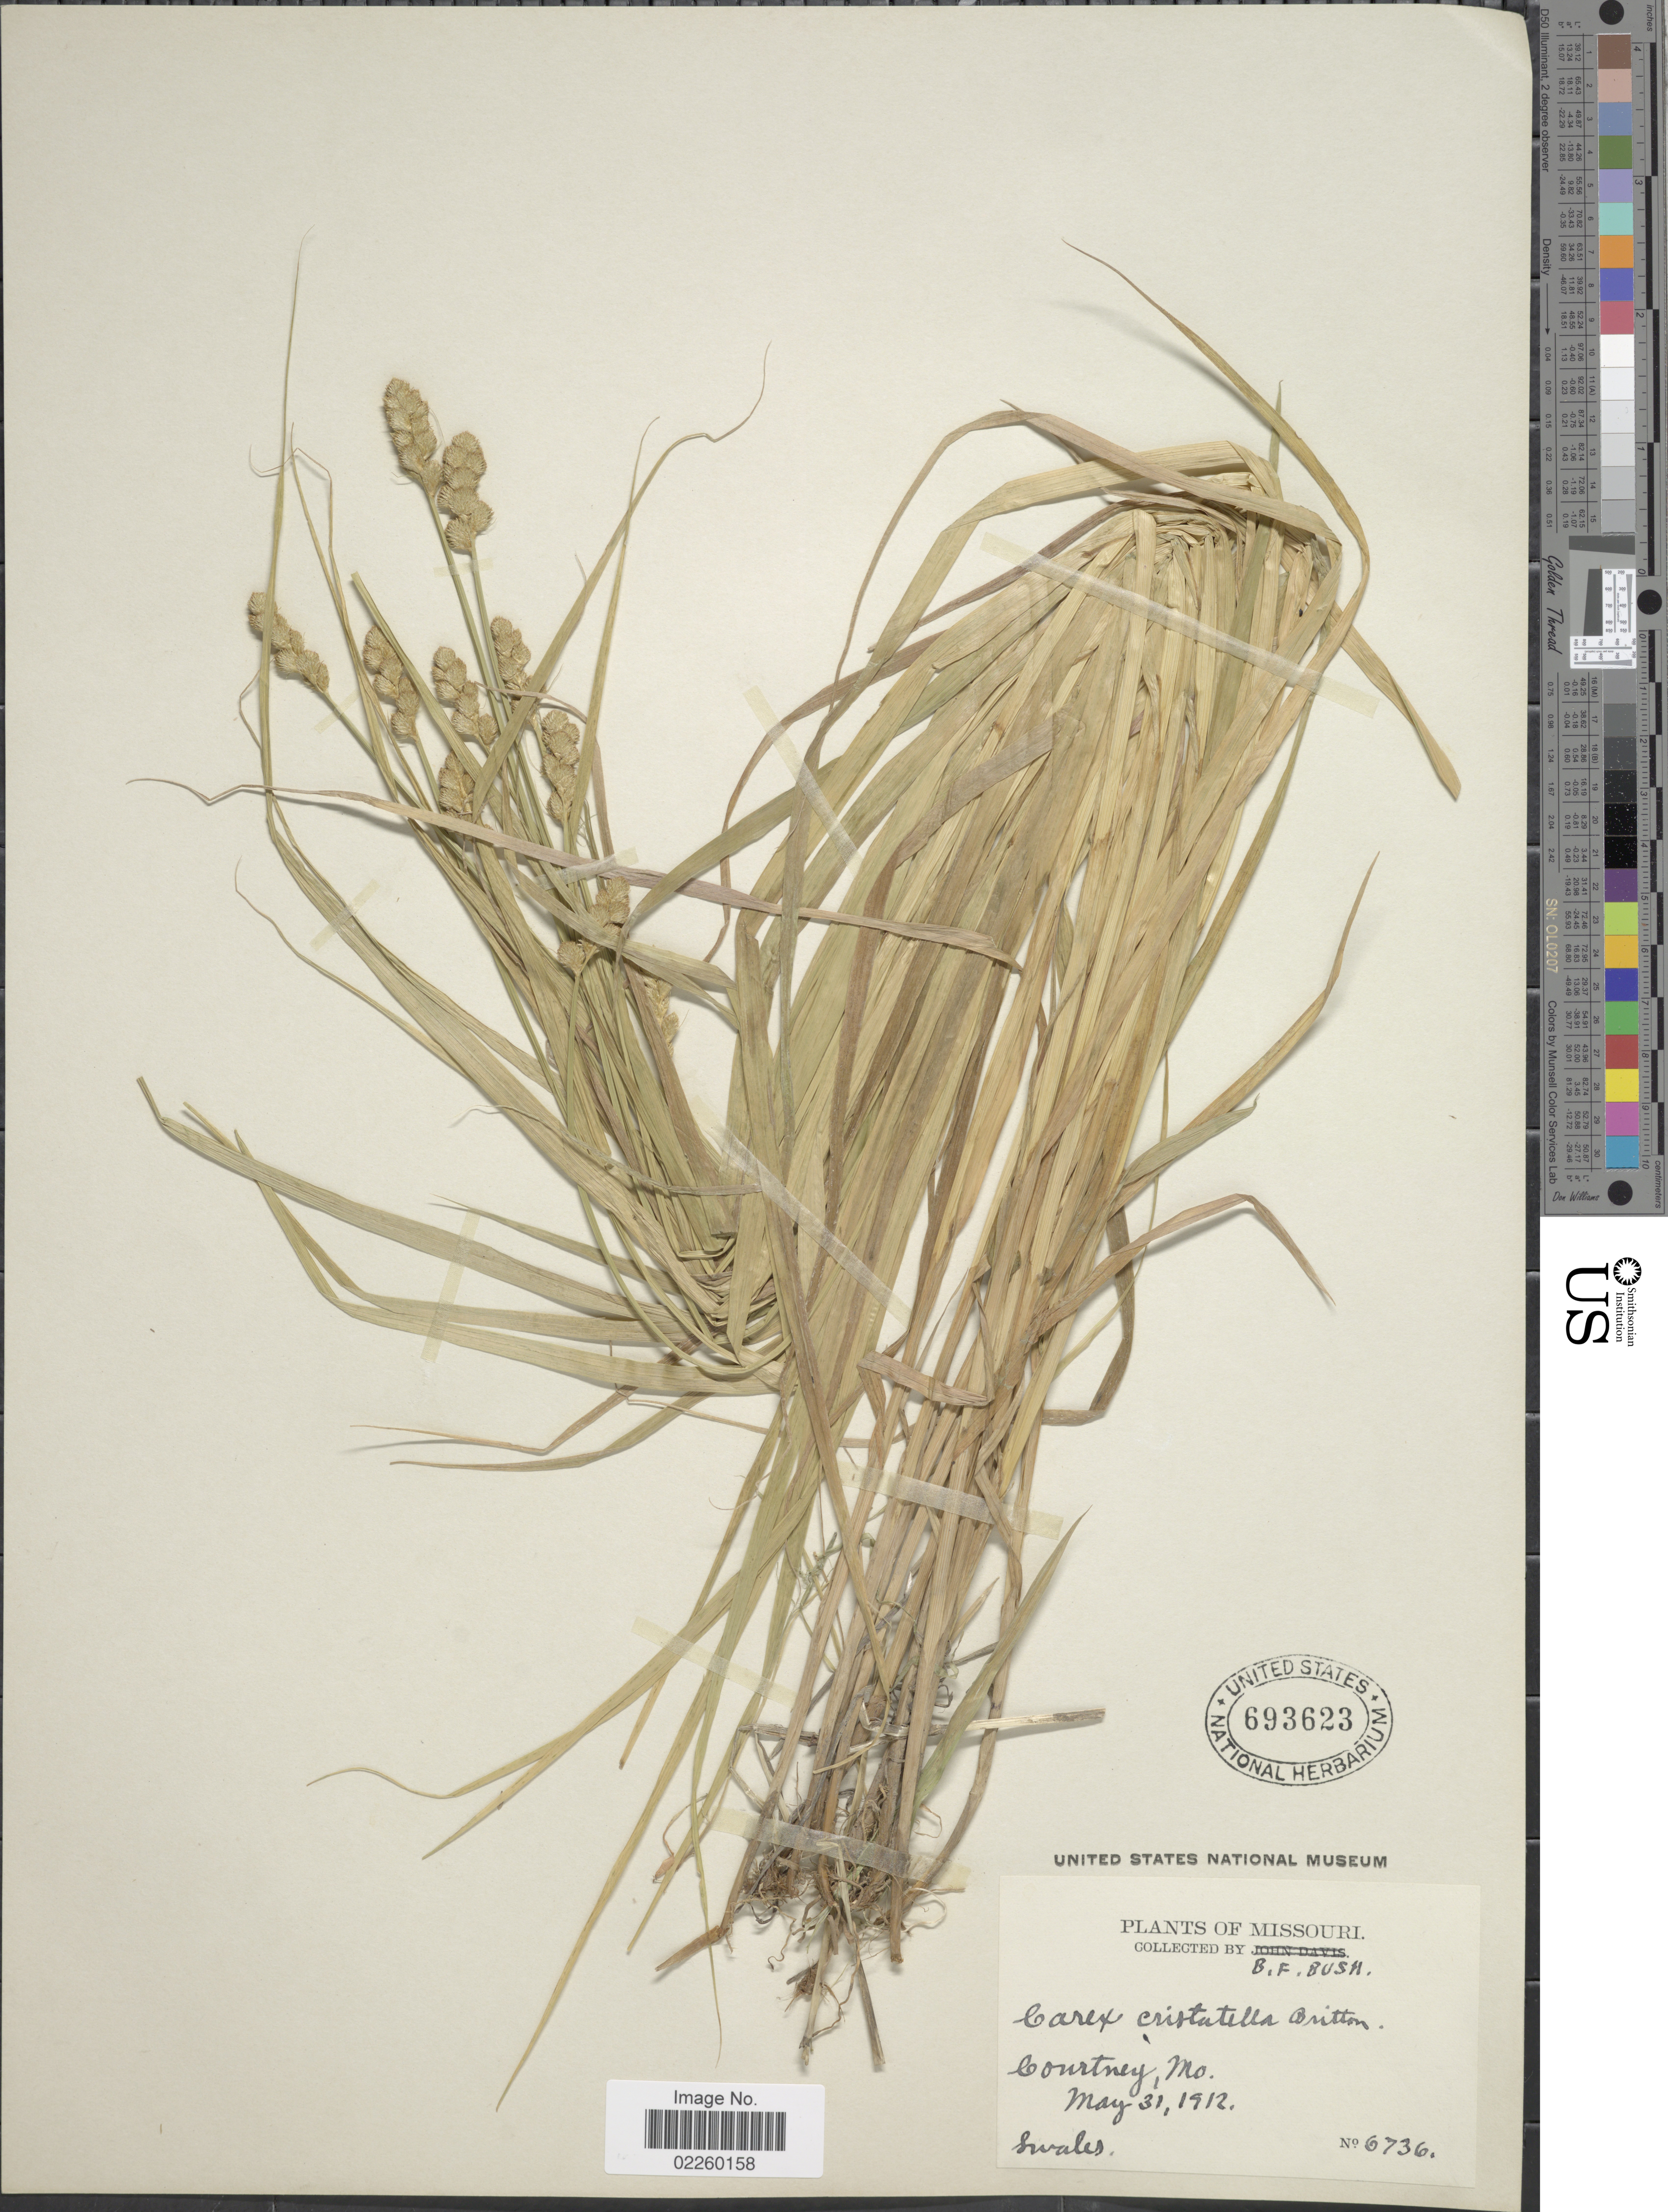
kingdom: Plantae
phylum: Tracheophyta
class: Liliopsida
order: Poales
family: Cyperaceae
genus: Carex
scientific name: Carex cristatella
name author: Britton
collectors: B. F. Bush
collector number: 6736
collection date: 1912-05-31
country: United States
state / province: Missouri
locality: Courtney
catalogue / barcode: US 693623